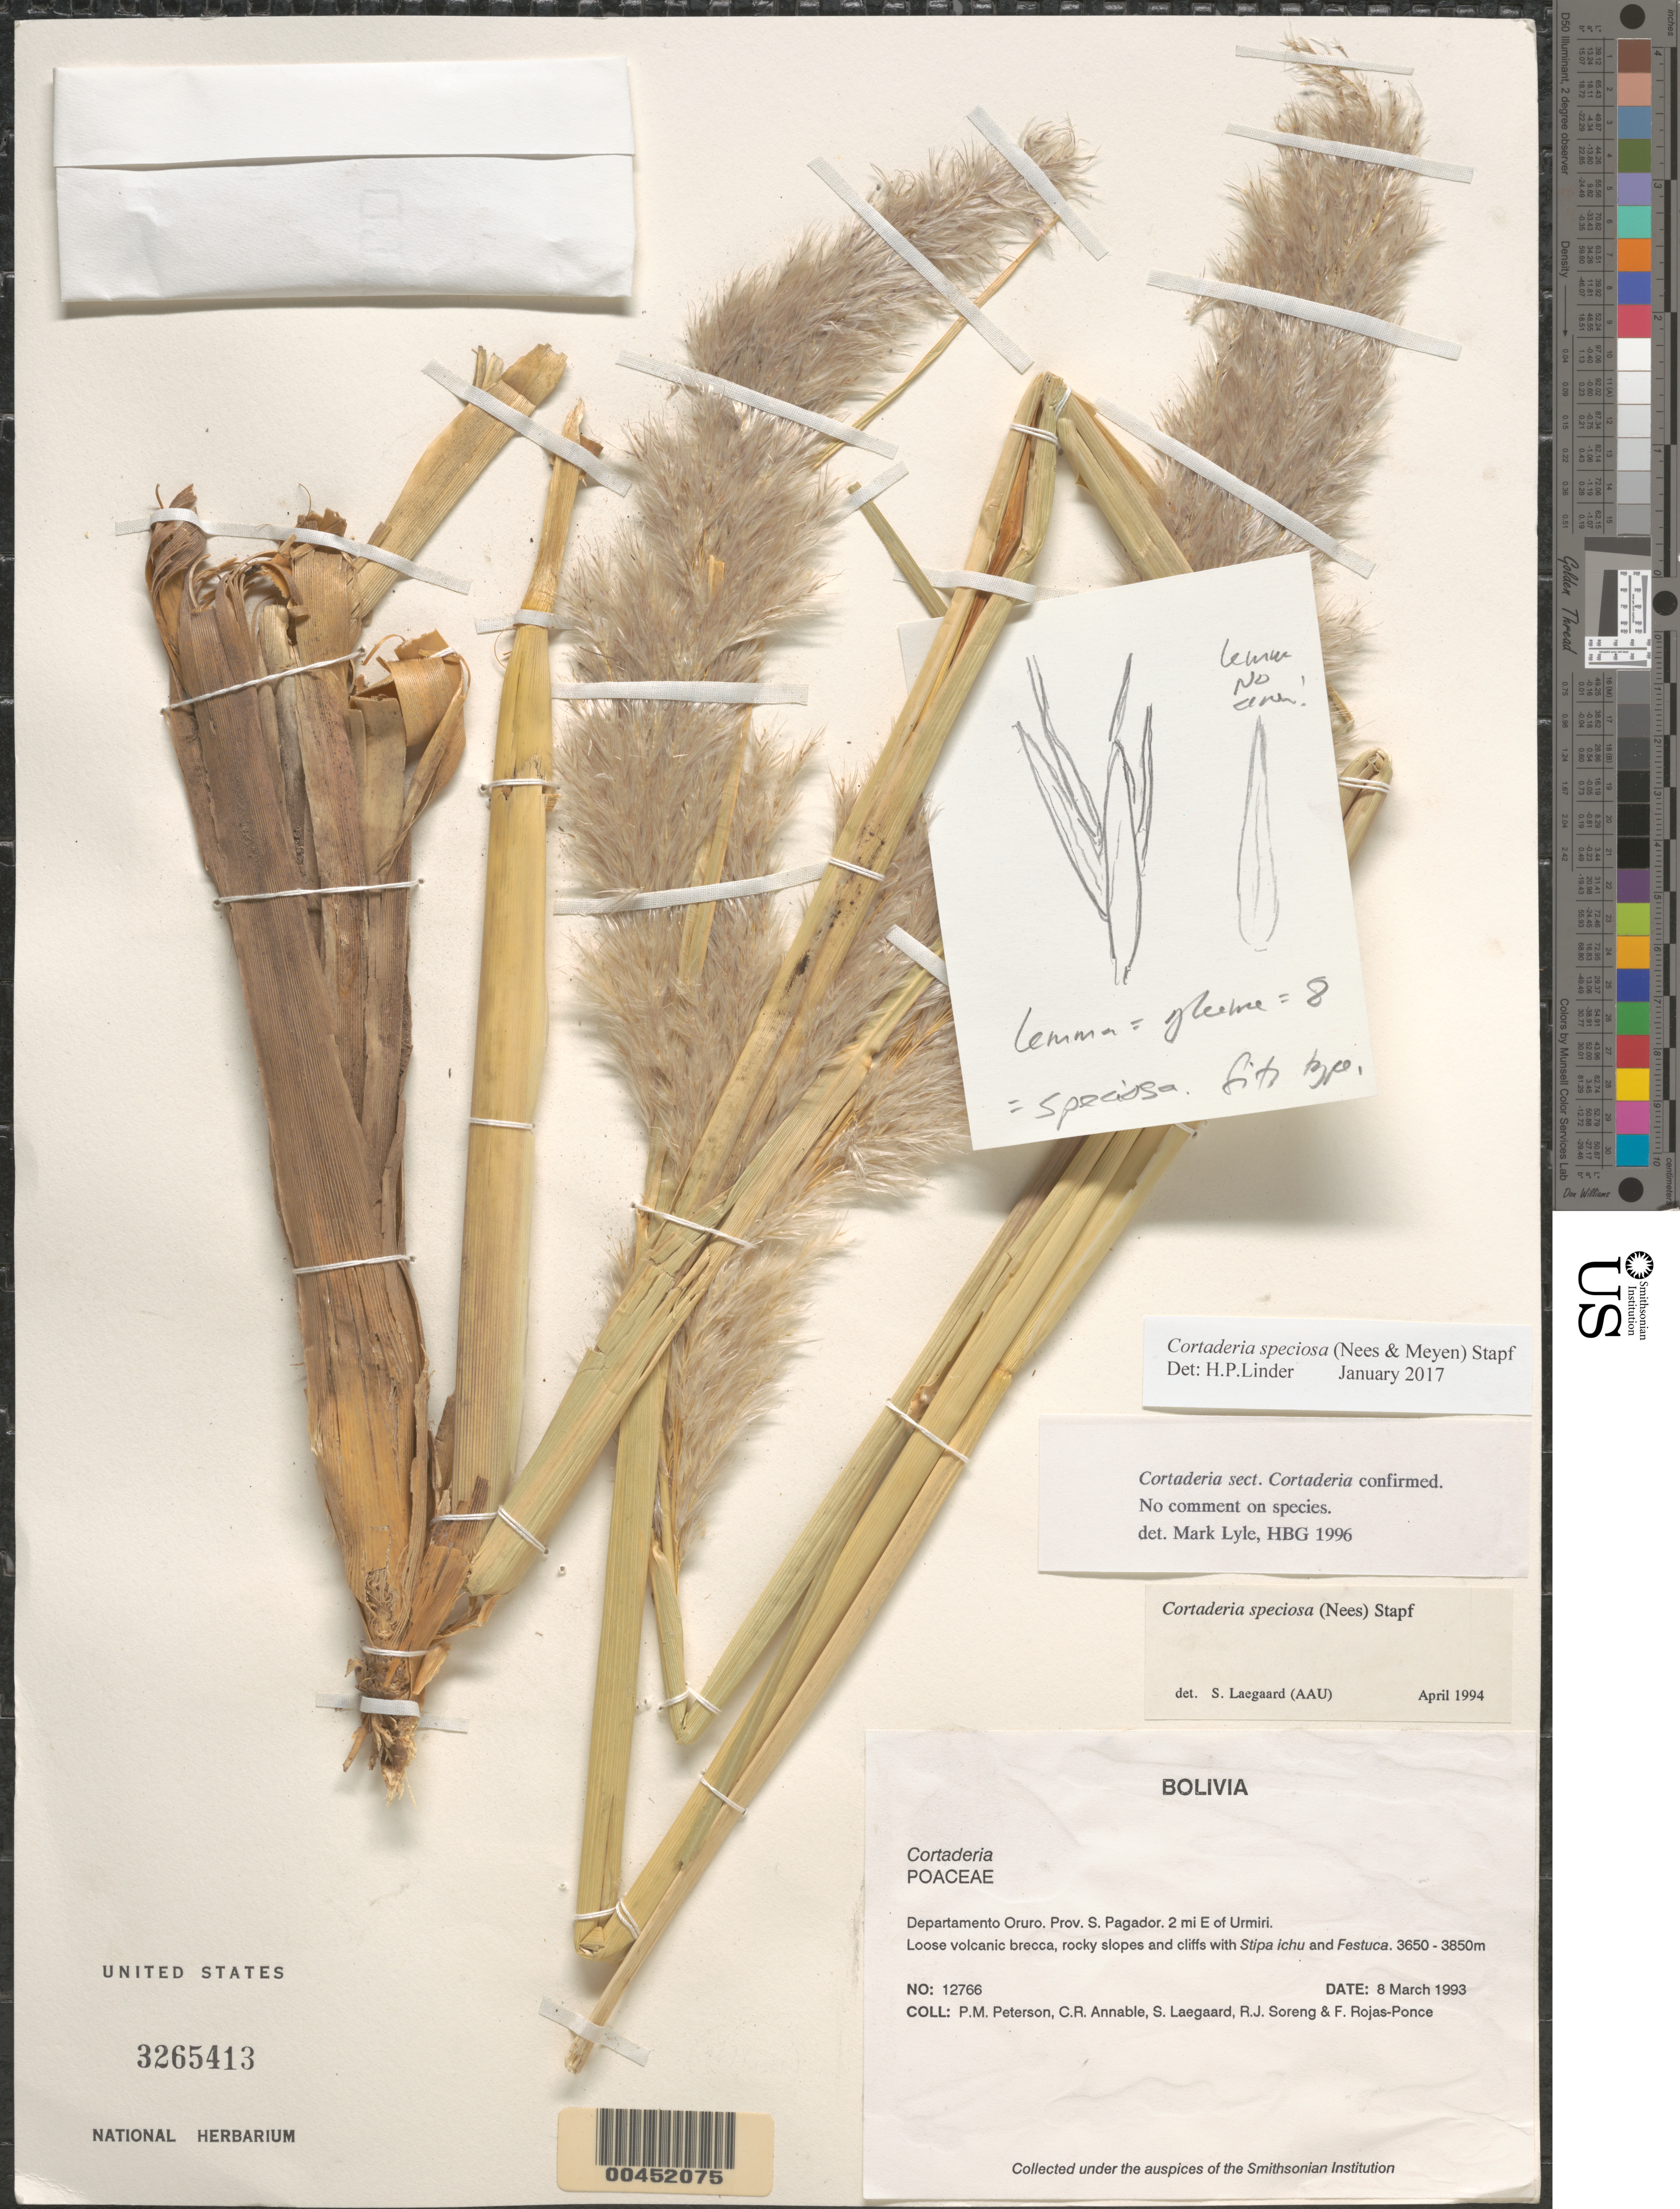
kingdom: Plantae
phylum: Tracheophyta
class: Liliopsida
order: Poales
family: Poaceae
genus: Cortaderia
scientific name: Cortaderia speciosa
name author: (Nees) Stapf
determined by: Lægaard, S., (AAU), University of Aarhus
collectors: P. M. Peterson, C. R. Annable, S. Lægaard, R. J. Soreng & F. Rojas-Ponce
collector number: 12766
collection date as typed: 08 Mar 1993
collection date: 1993-03-08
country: Bolivia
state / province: Oruro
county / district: Sebastián Pagador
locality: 2 mi E of Urmiri.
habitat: Loose volcanic brecca, rocky slopes and cliffs with Stipa ichu and Festuca.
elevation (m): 3650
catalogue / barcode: US 3265413